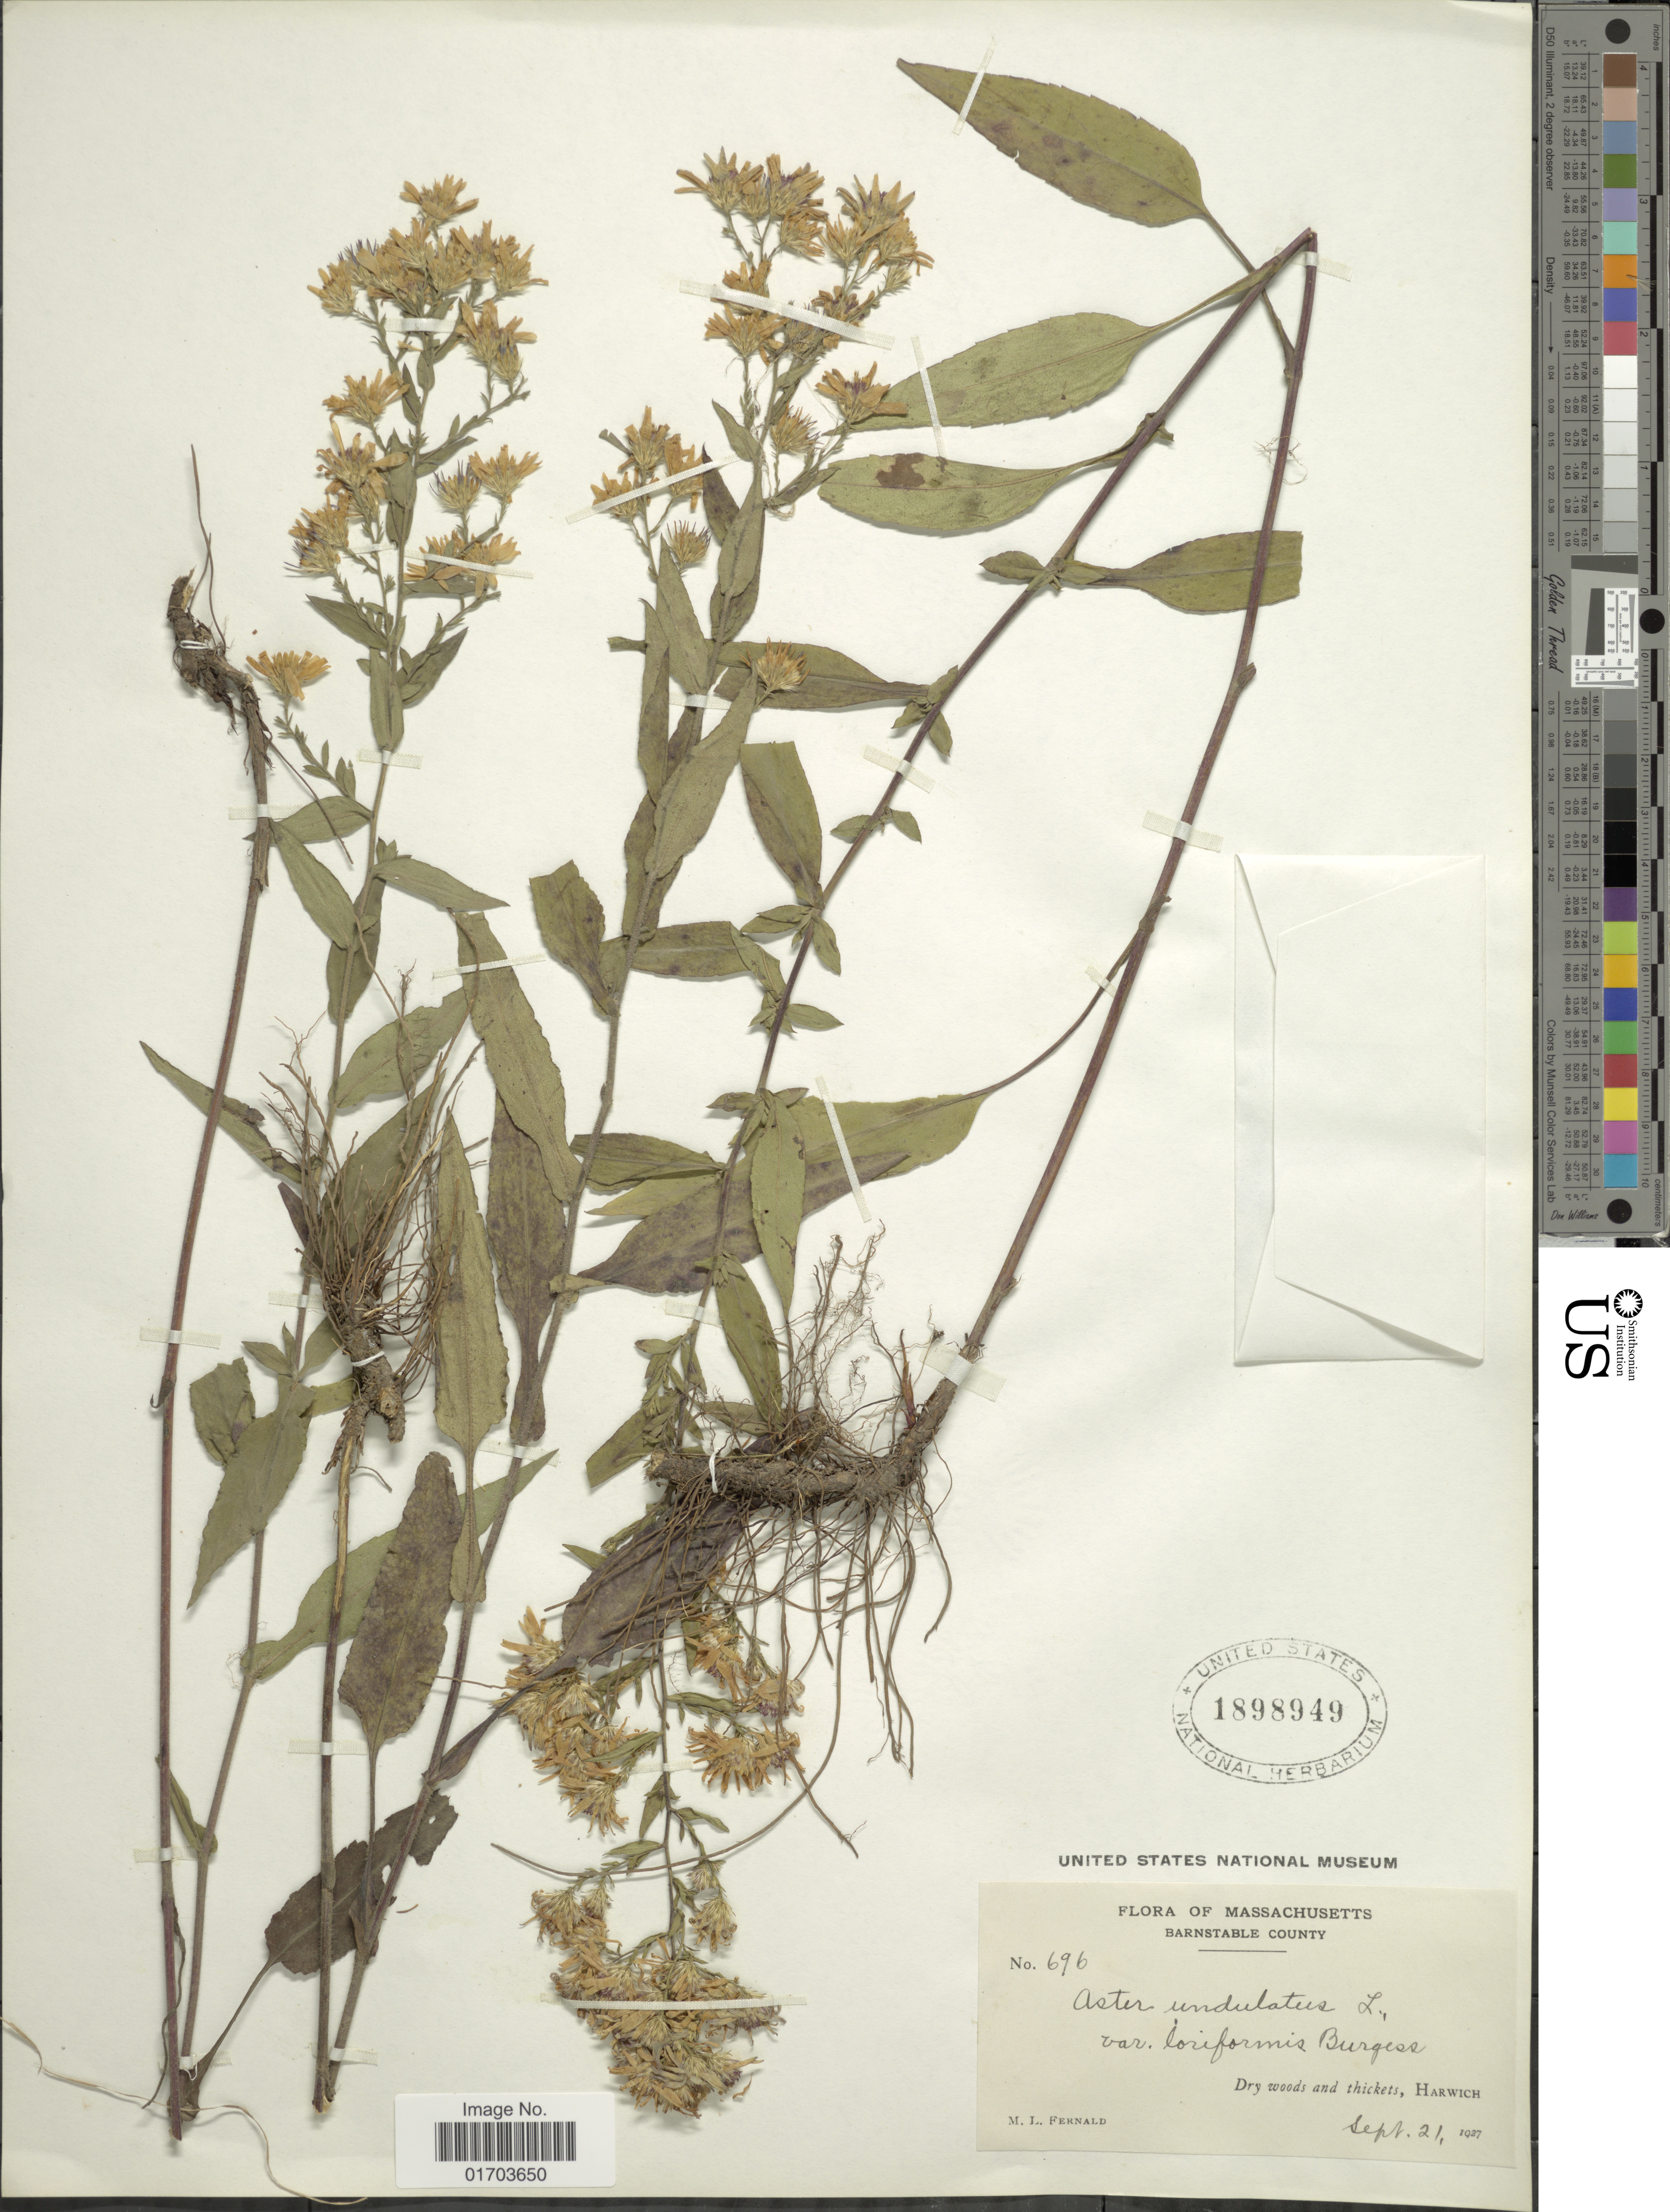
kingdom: Plantae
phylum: Tracheophyta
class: Magnoliopsida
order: Asterales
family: Asteraceae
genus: Symphyotrichum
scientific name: Symphyotrichum undulatum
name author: (L.) G.L. Nesom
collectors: M. L. Fernald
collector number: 696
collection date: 1927-09-21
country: United States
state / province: Massachusetts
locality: Massachusetts. Barnstable County. Dry woods and thickets, Harwich.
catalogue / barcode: US 1898949